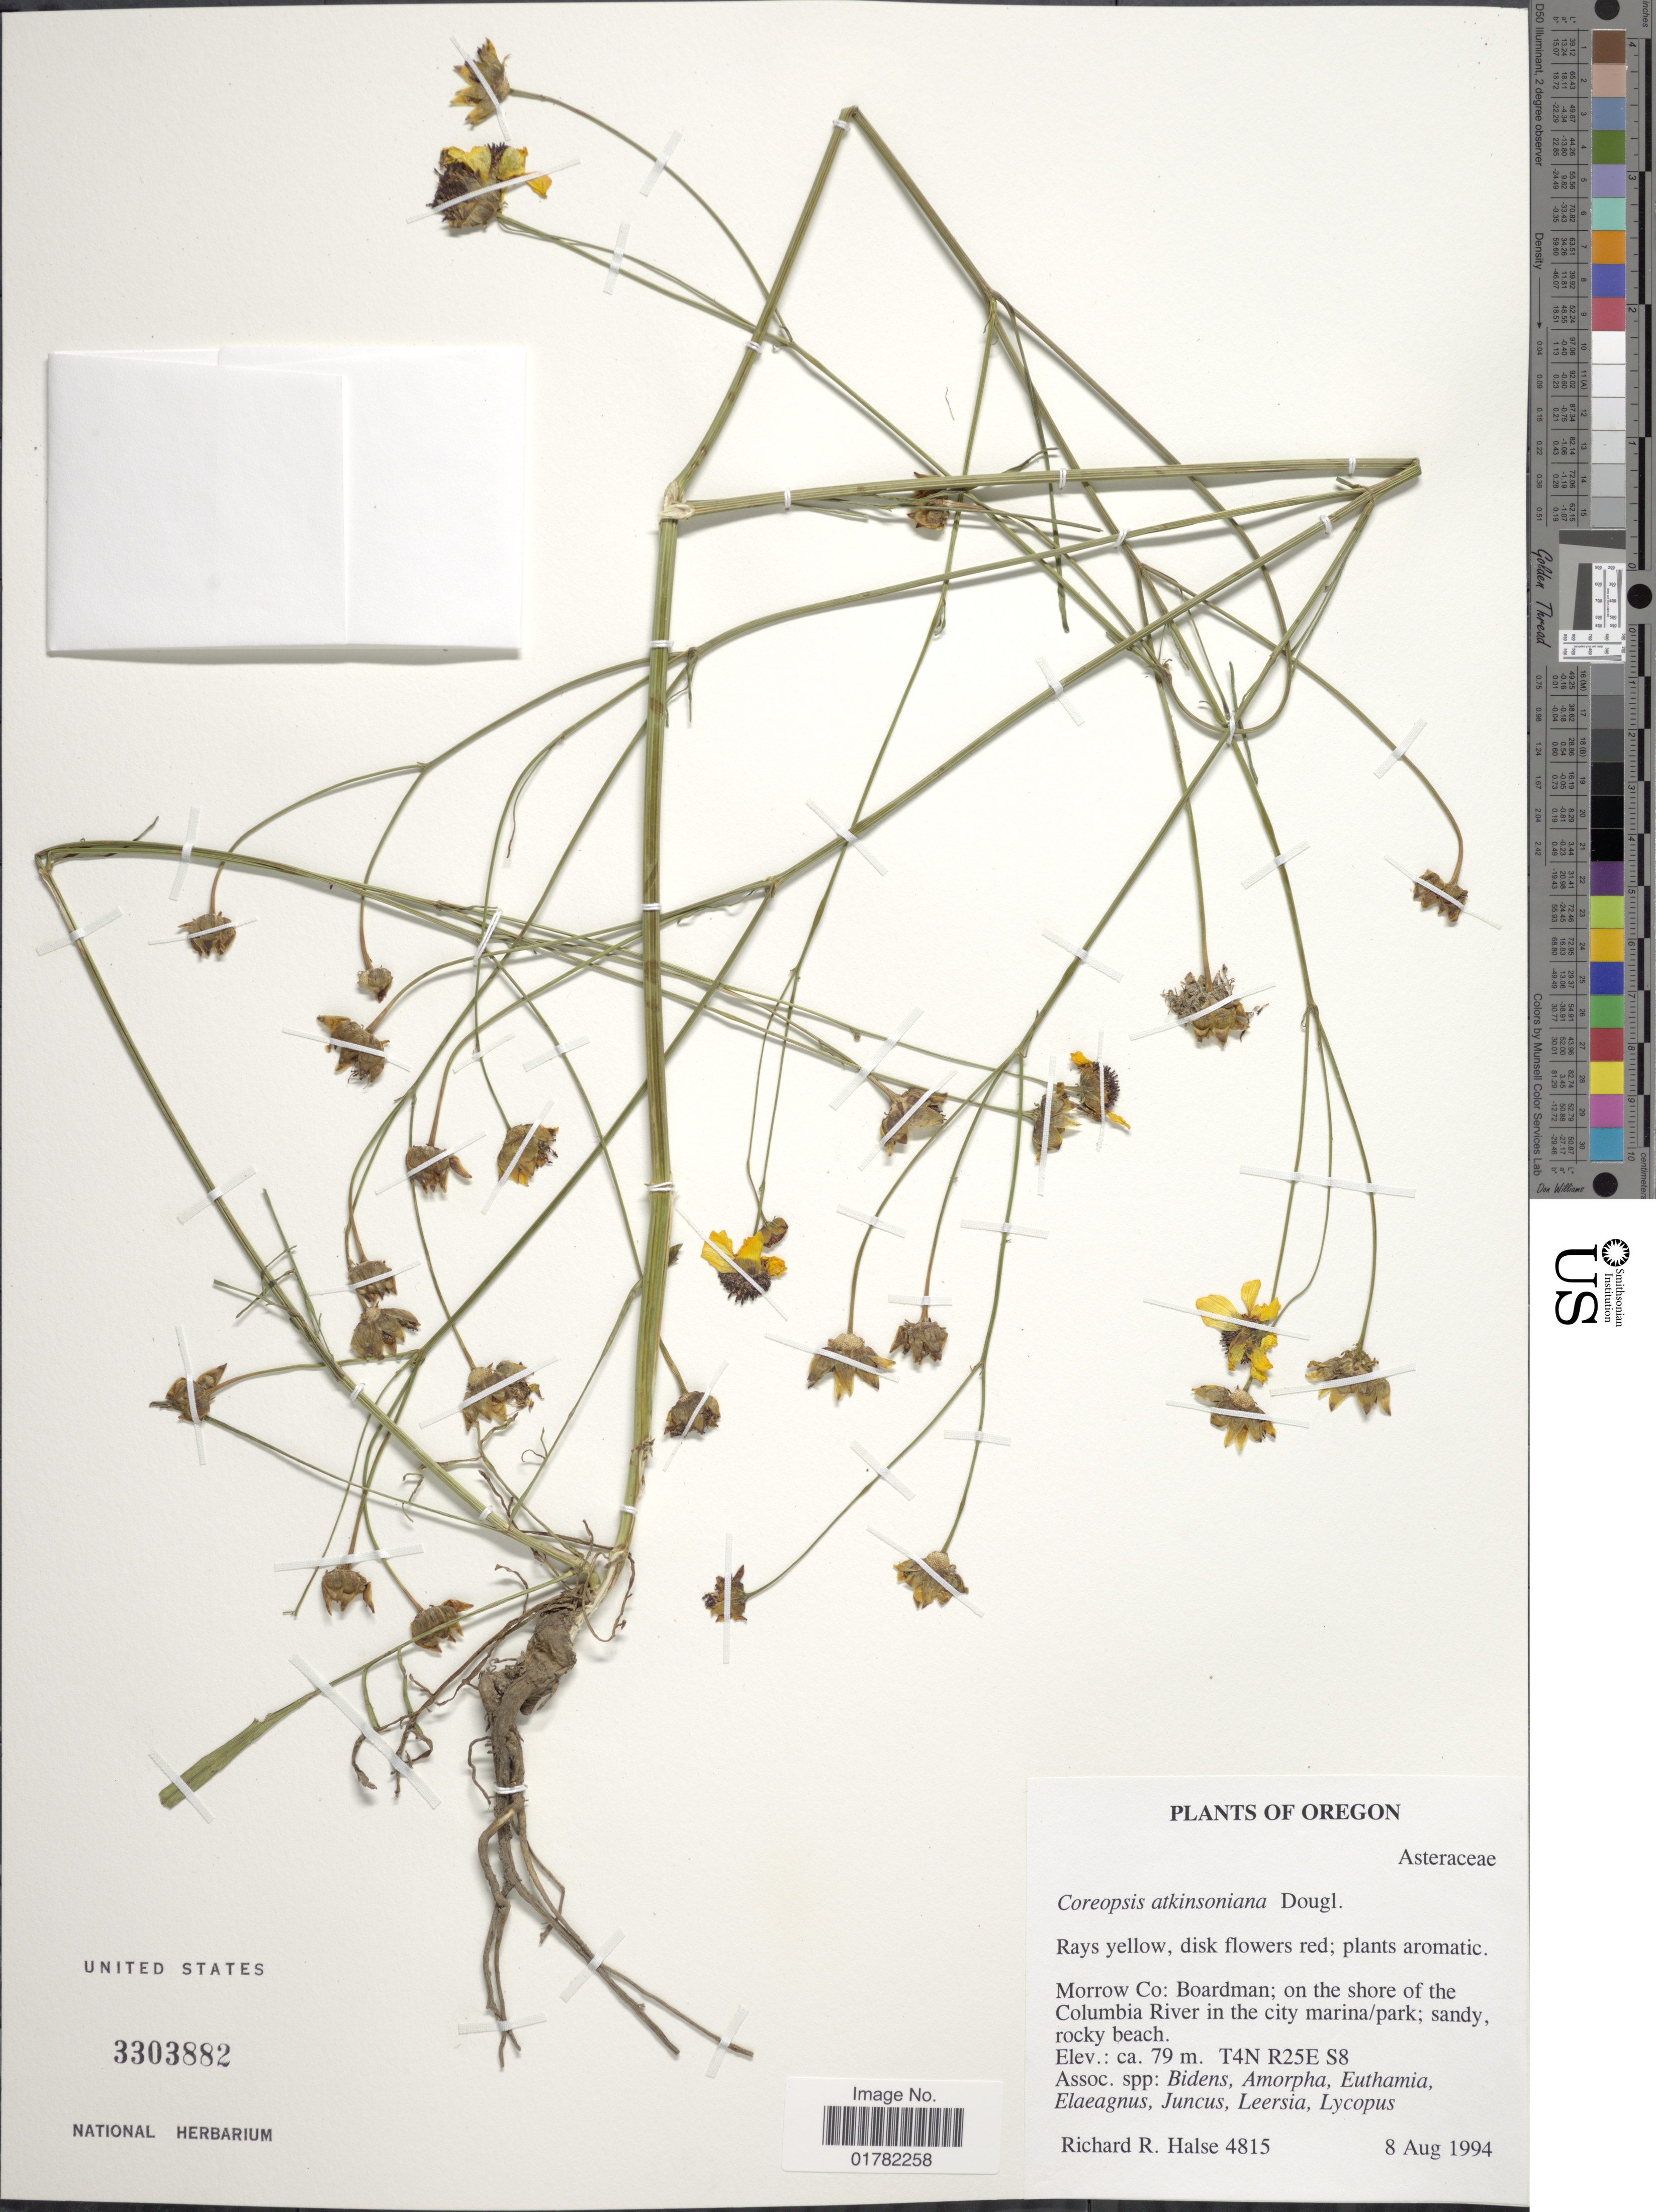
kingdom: Plantae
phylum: Tracheophyta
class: Magnoliopsida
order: Asterales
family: Asteraceae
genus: Coreopsis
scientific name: Coreopsis atkinsoniana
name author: Douglas ex Lindl.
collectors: R. Halse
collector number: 4815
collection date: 1994-08-08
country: United States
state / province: Oregon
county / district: Morrow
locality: Morrow Co: Boardman; on the shore of the Columbia River in the city marina/park; sandy, rocky beach, T4N R25E S8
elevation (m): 79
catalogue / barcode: US 3303882